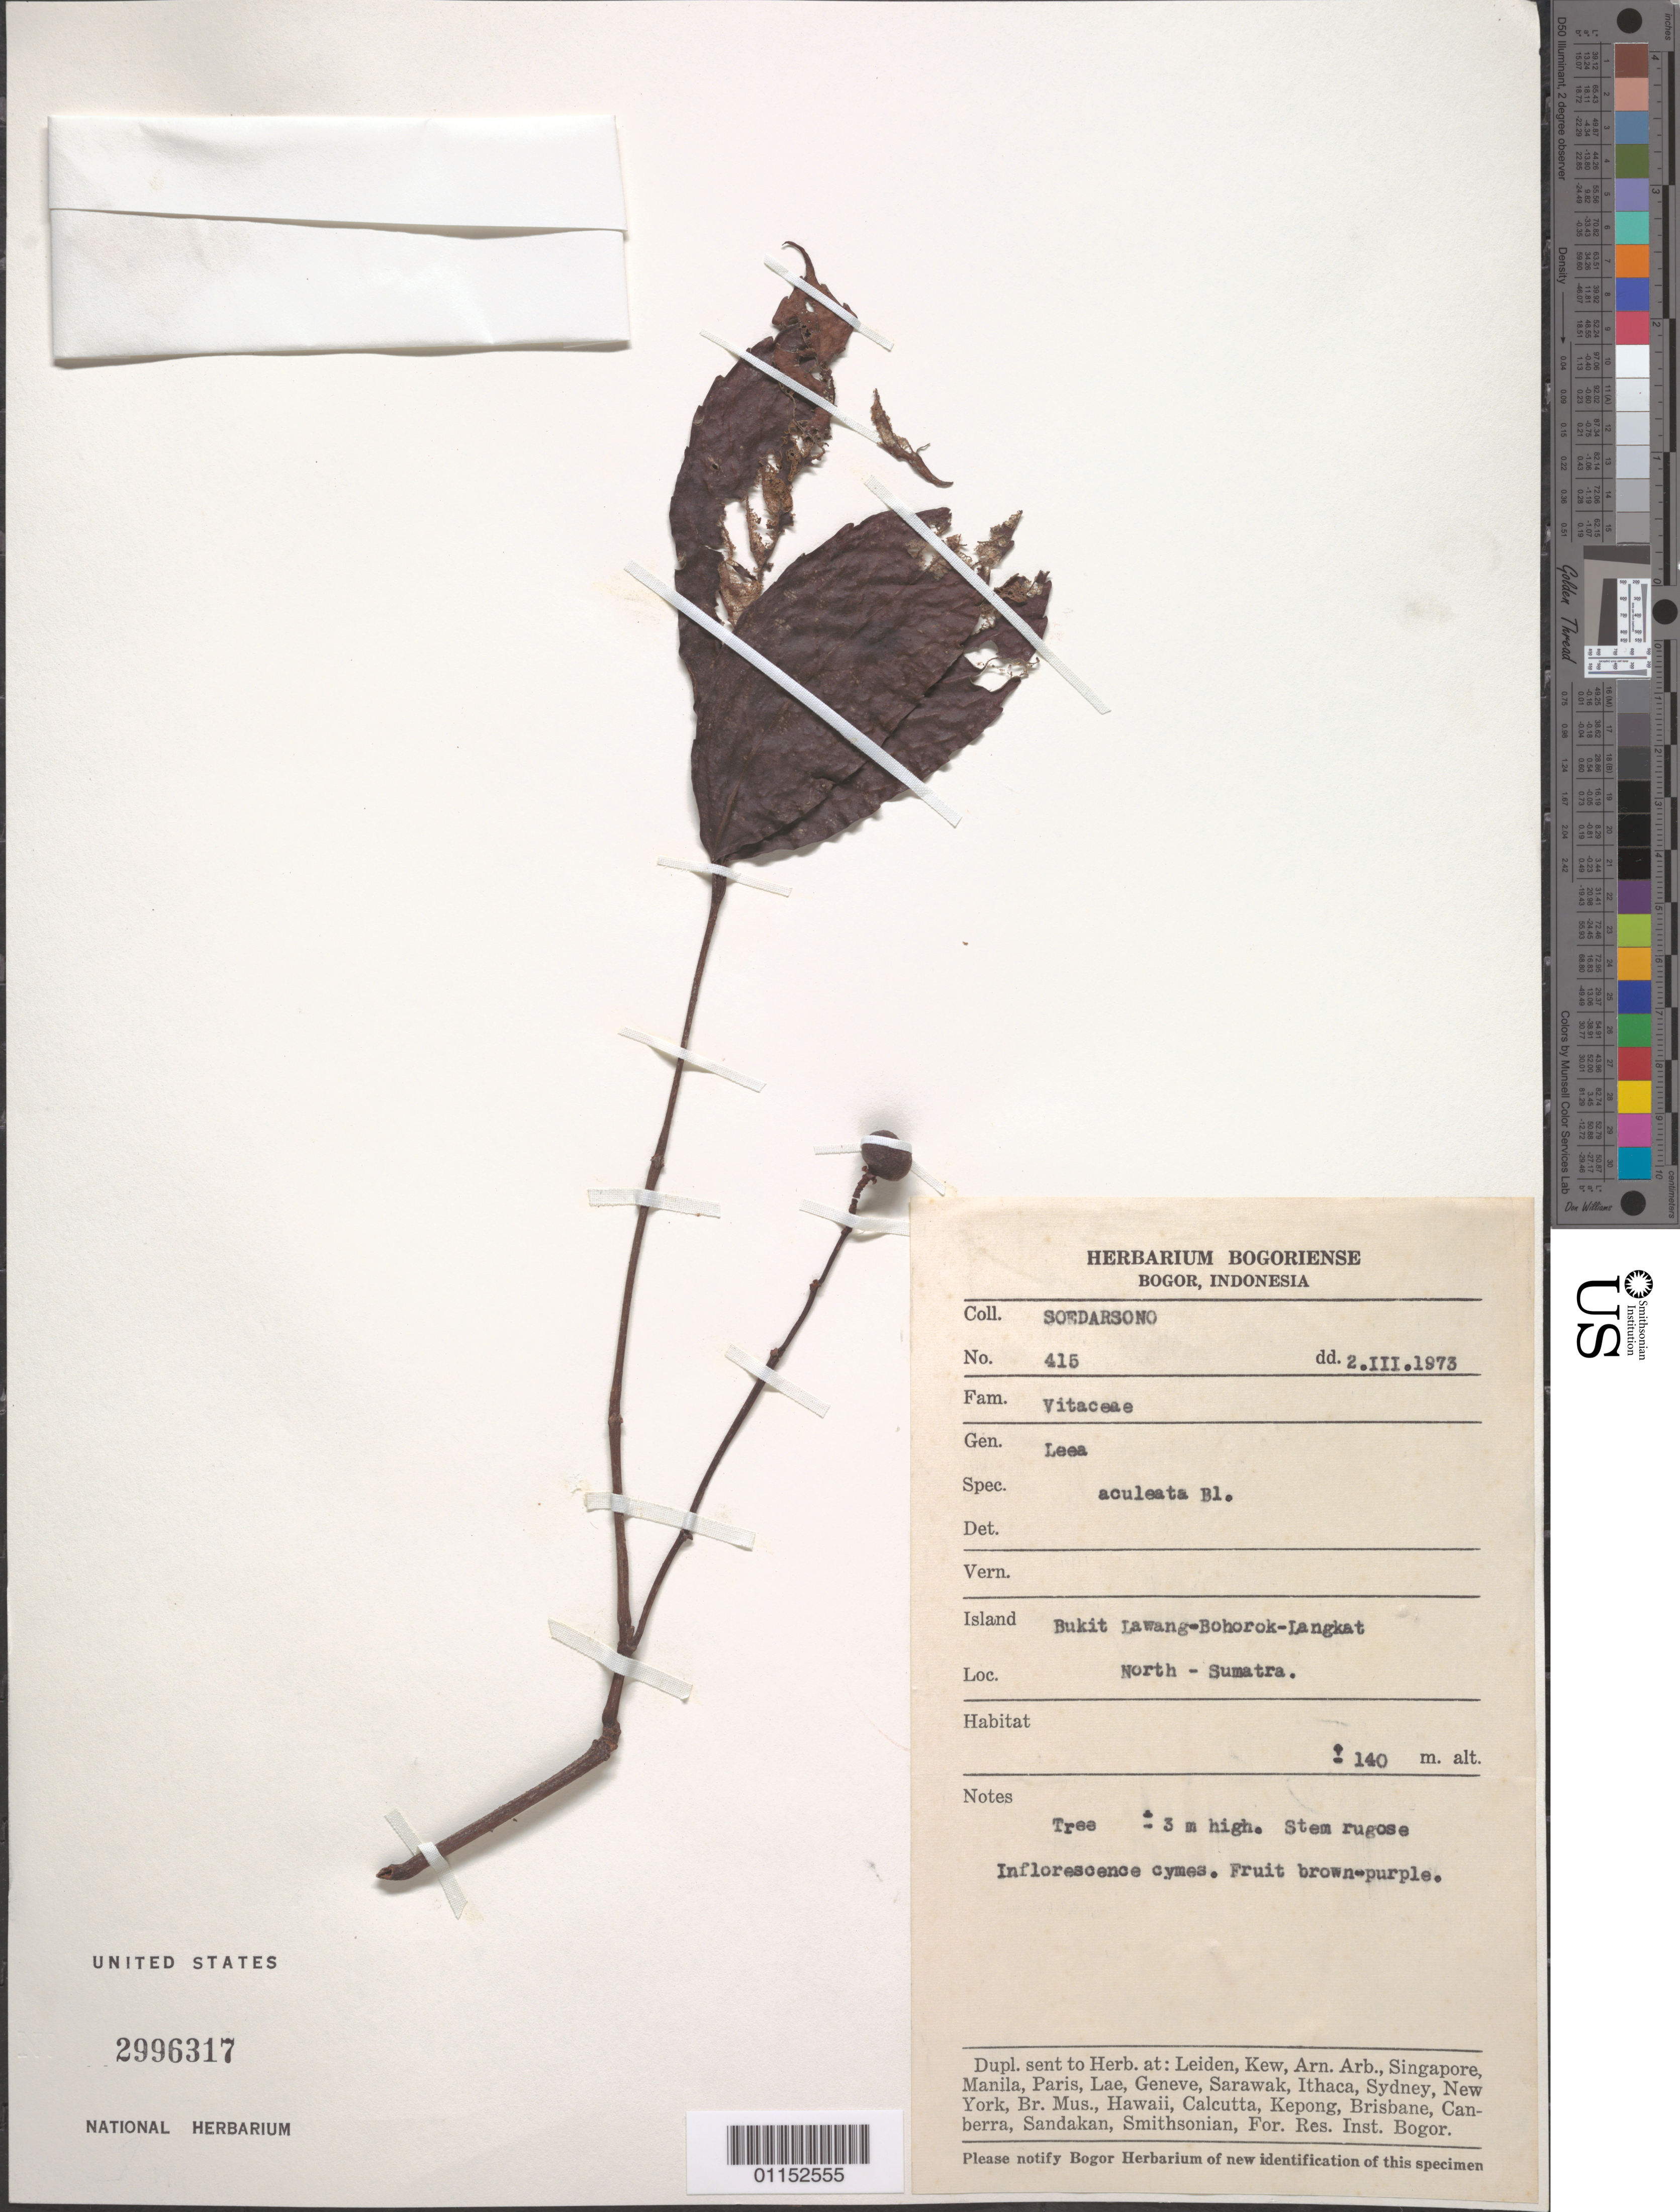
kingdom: Plantae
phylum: Tracheophyta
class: Magnoliopsida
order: Vitales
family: Vitaceae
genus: Leea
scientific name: Leea aculeata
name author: Blume ex Spreng.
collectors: Soedarsono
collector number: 415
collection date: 1973-03-02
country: Indonesia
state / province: Sumatra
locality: Bukit Lawang-Bohorok-Langkat.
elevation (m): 140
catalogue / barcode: US 2996317